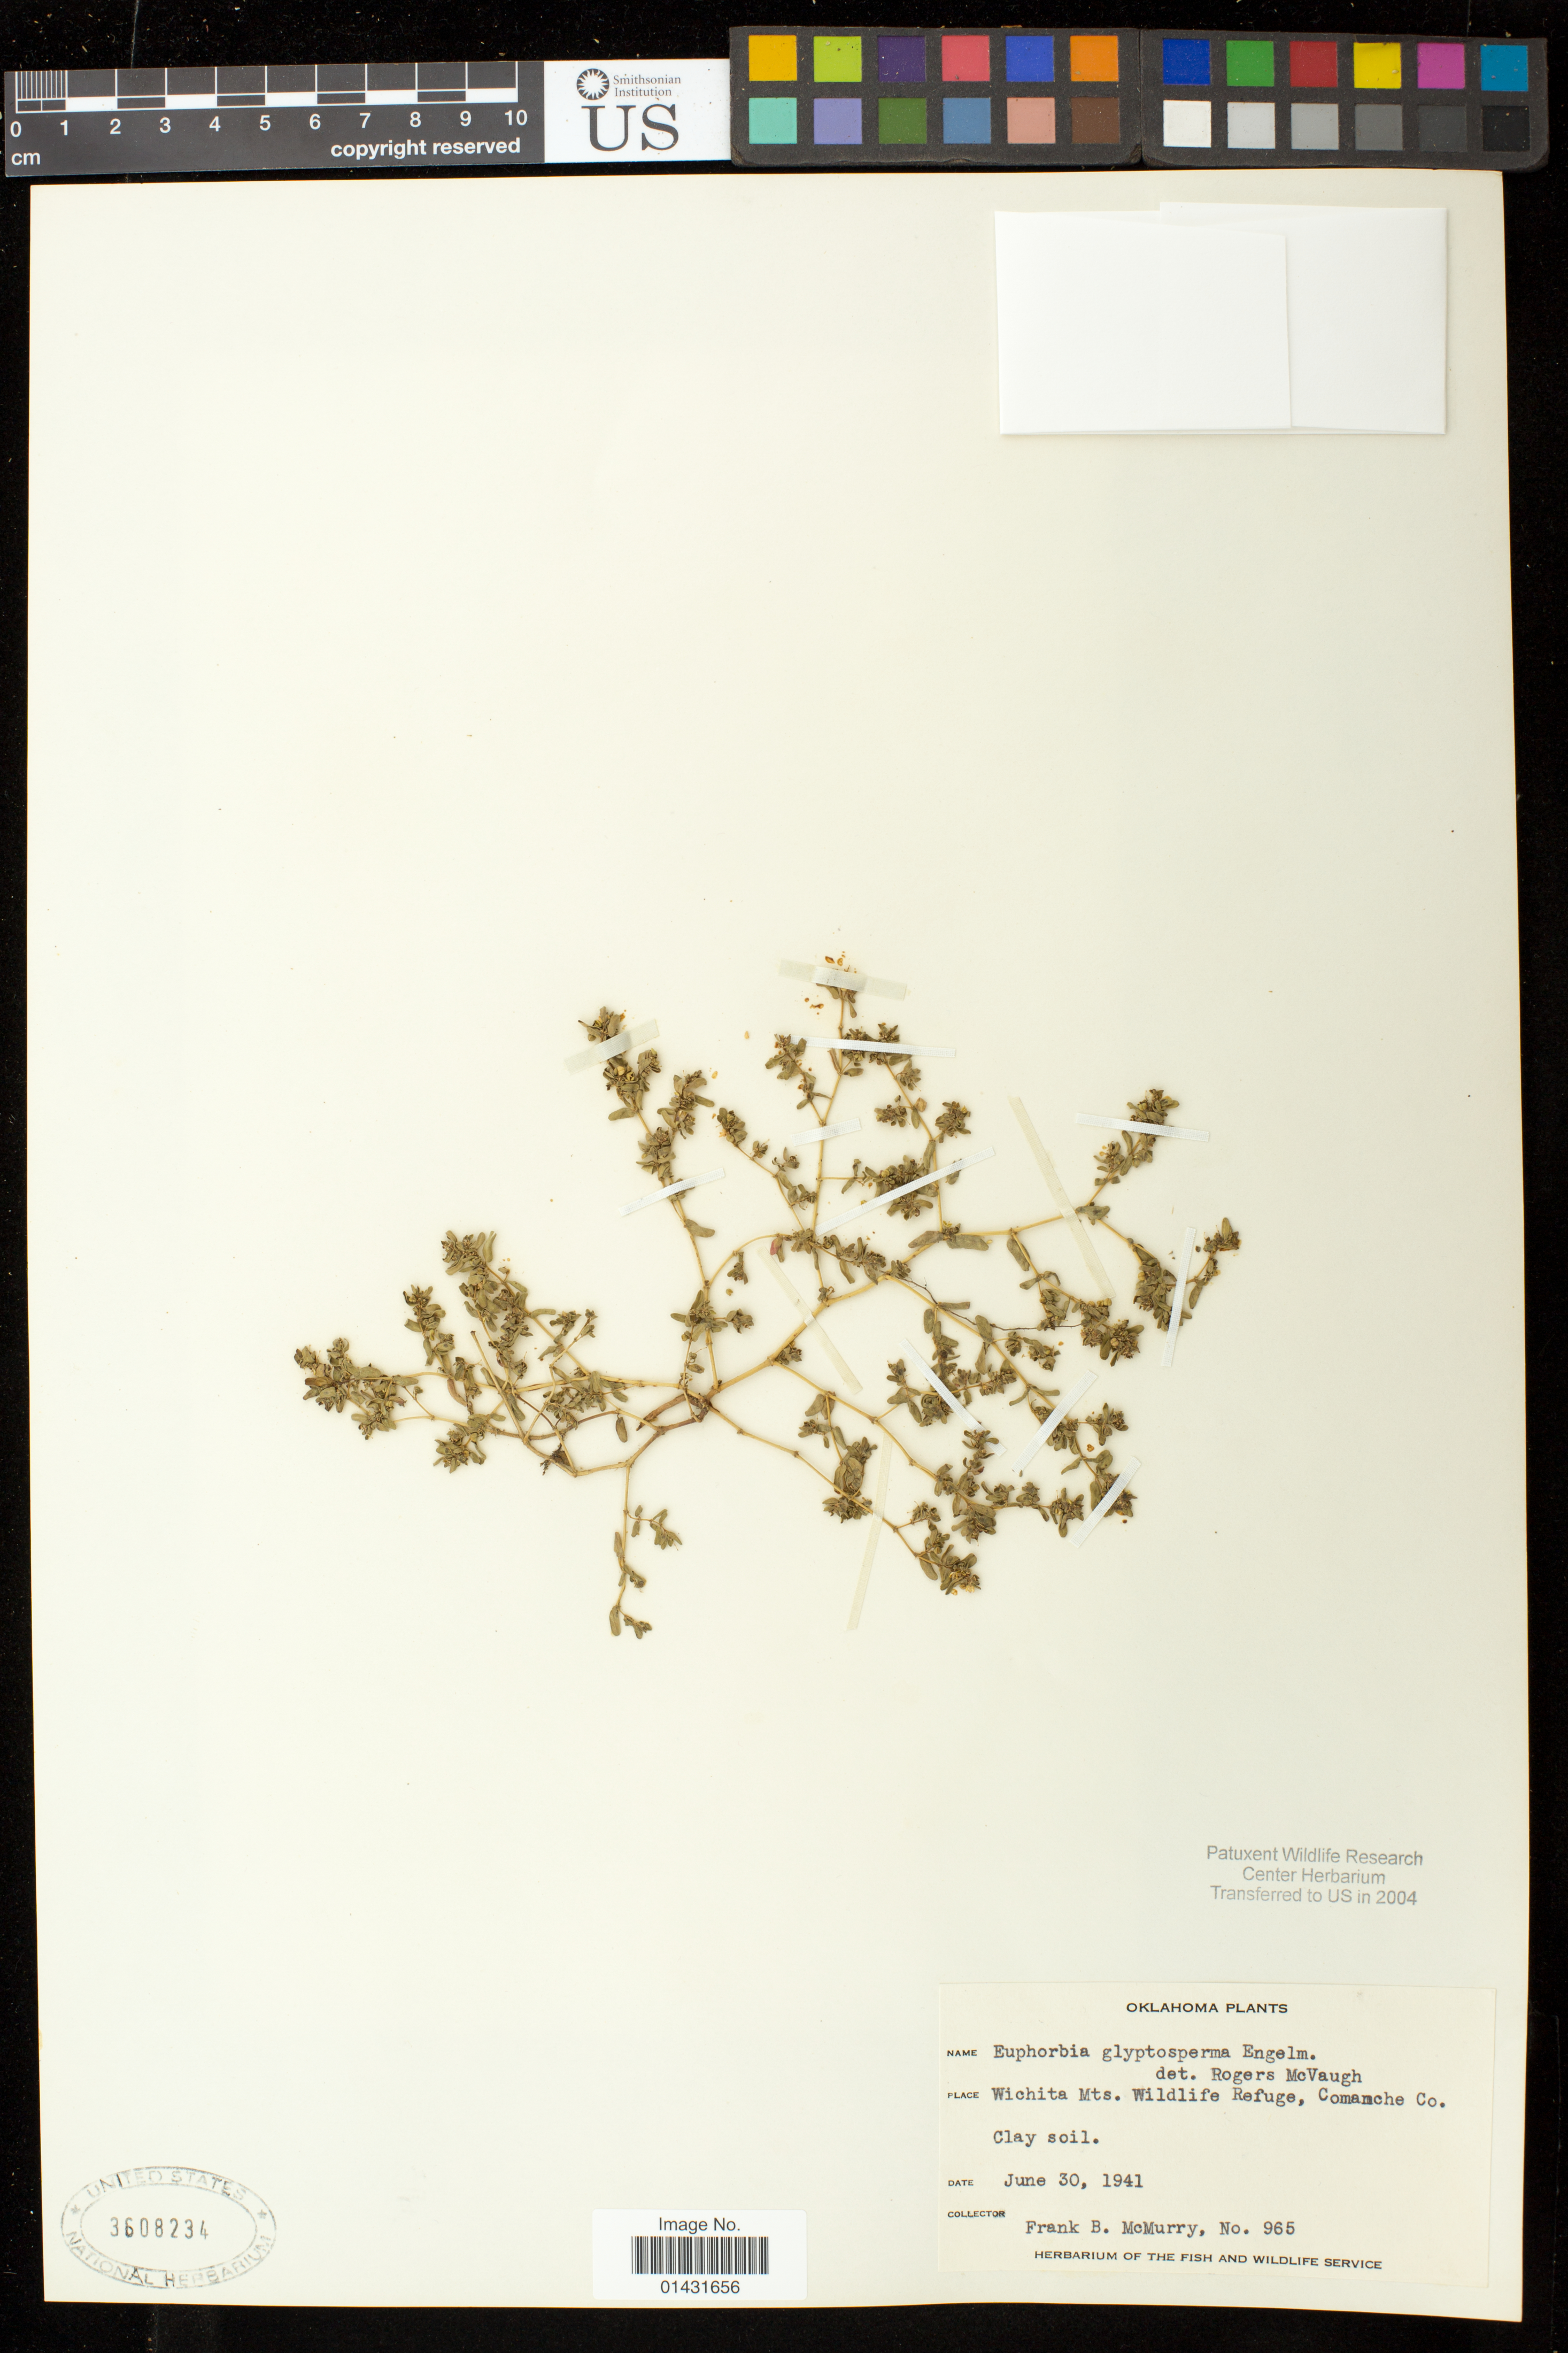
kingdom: Plantae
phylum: Tracheophyta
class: Magnoliopsida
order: Malpighiales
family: Euphorbiaceae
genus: Euphorbia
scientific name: Euphorbia glyptosperma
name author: Engelm.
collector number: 965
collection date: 1941-06-30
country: United States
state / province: Oklahoma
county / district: Comanche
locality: Wichita Mts. Wildlife Refuge.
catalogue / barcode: US 3608234